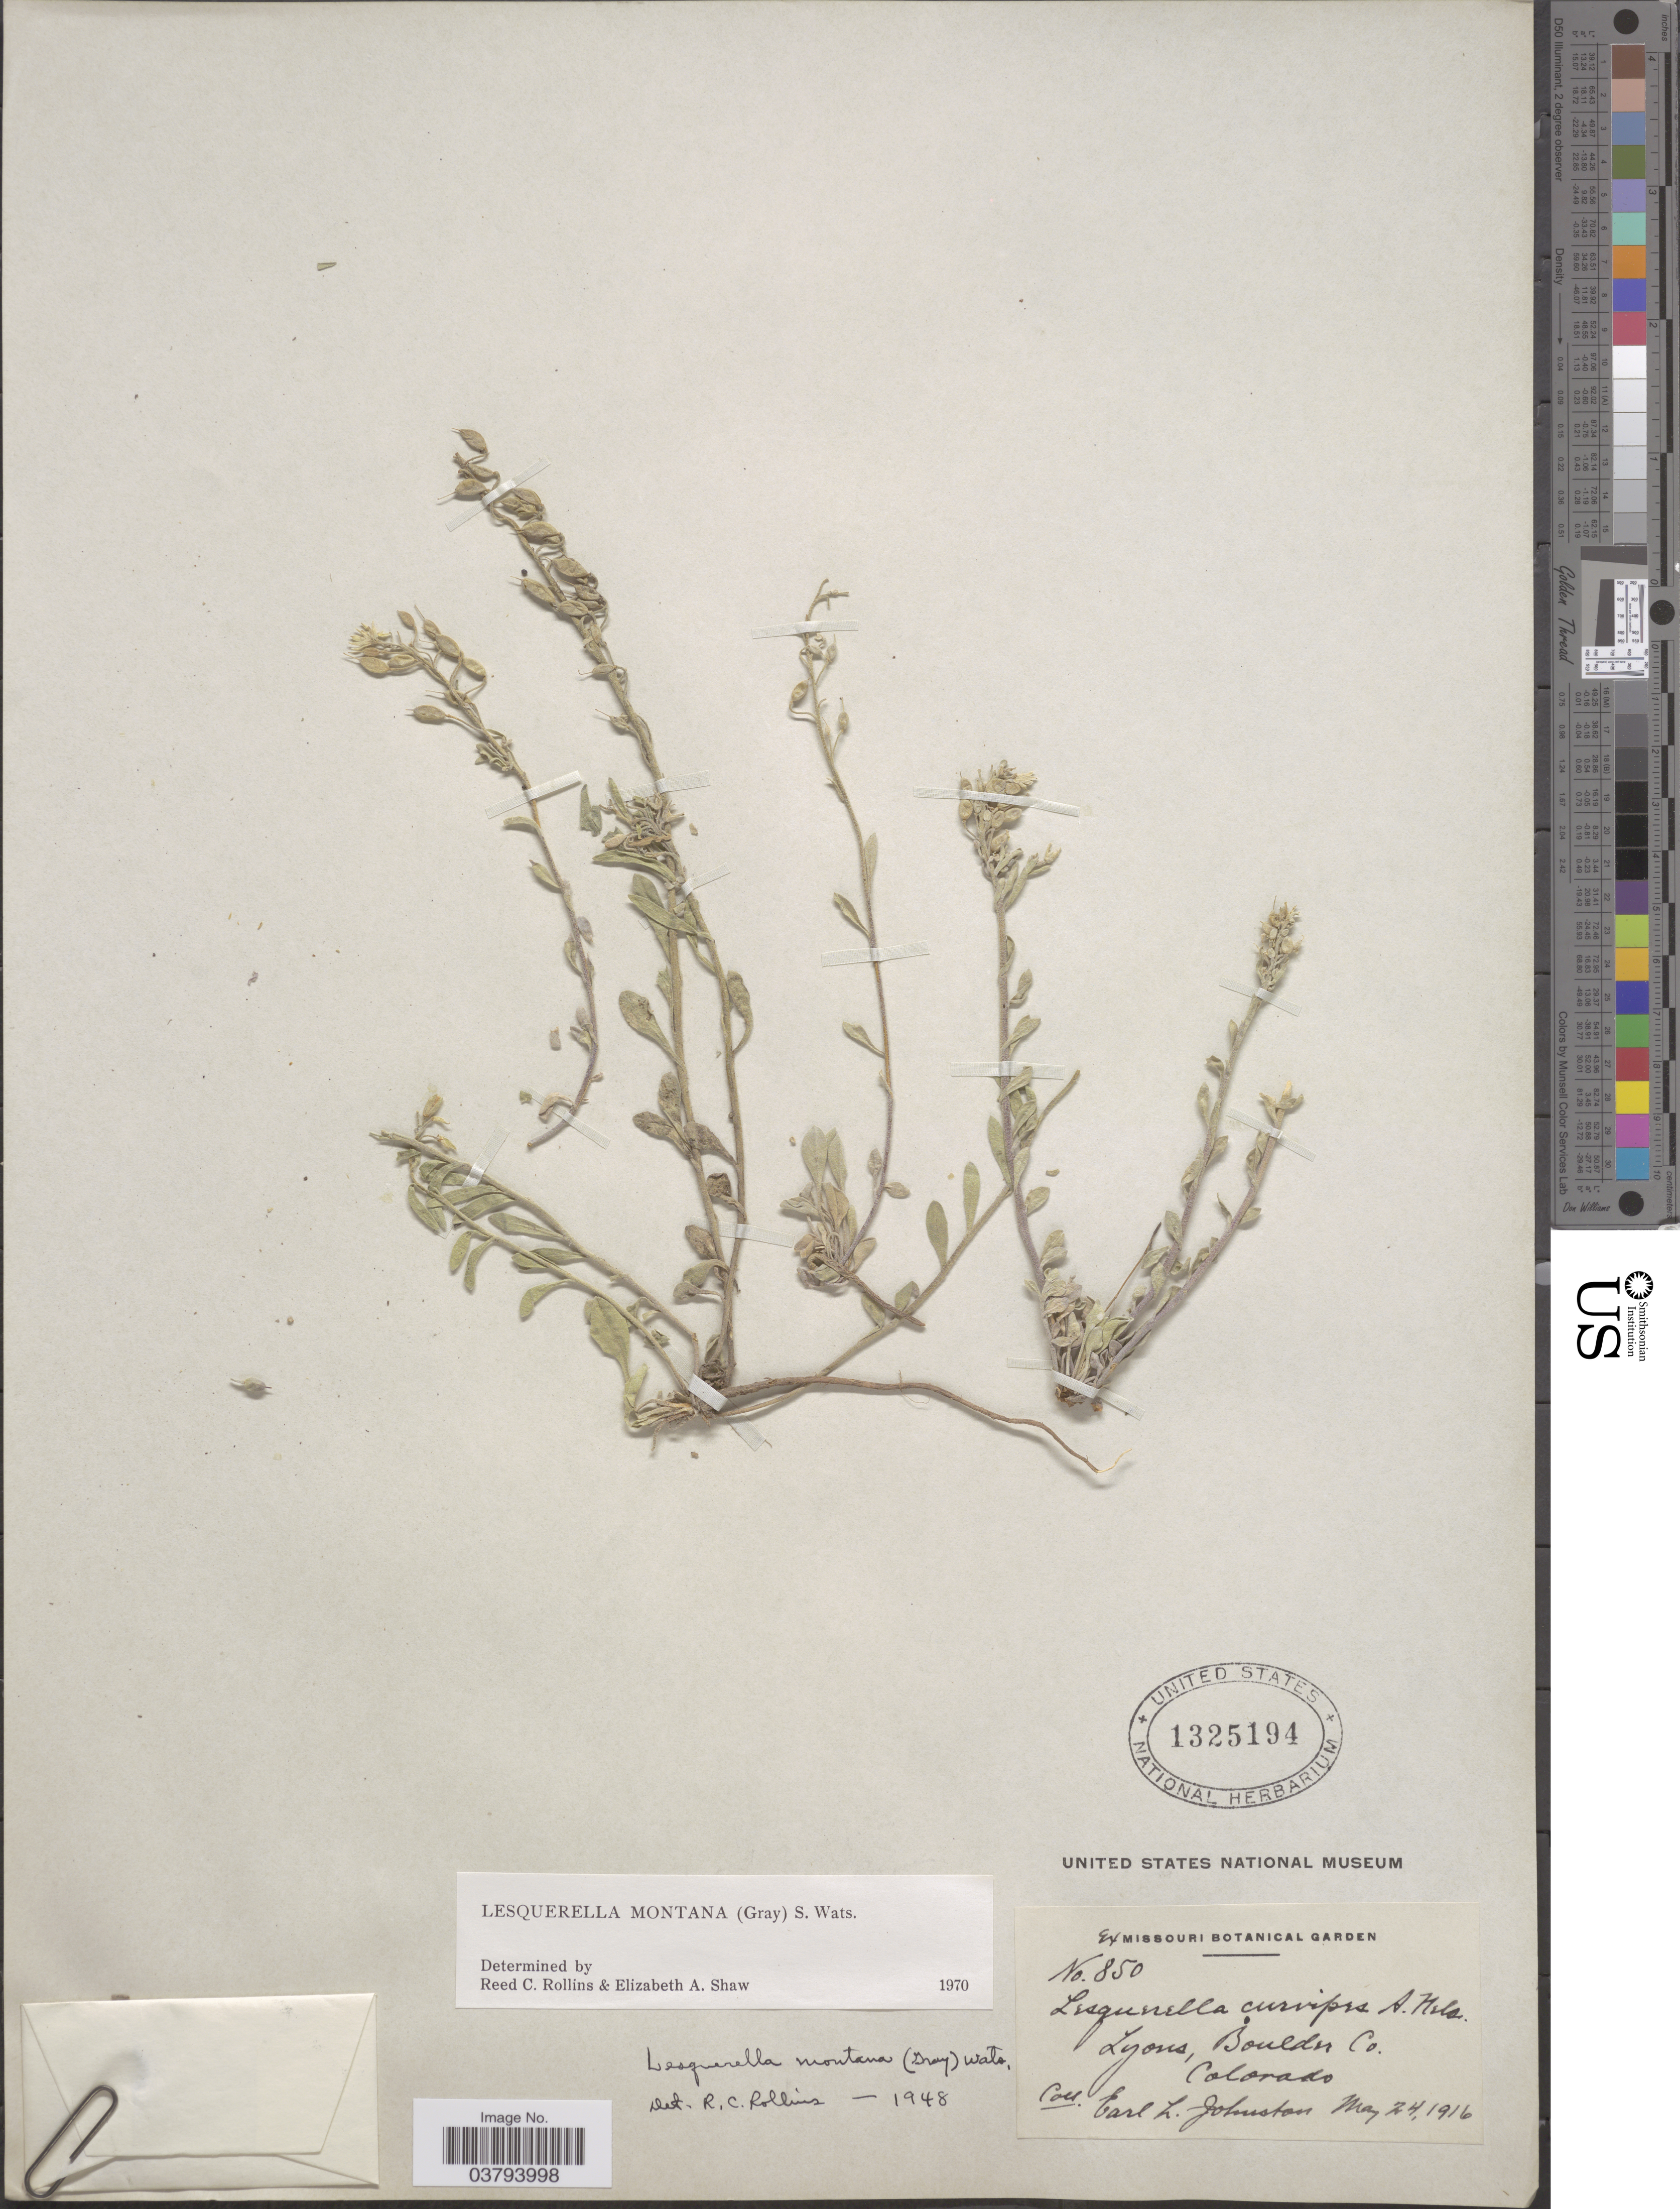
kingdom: Plantae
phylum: Tracheophyta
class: Magnoliopsida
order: Brassicales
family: Brassicaceae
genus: Lesquerella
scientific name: Lesquerella montana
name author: (A. Gray) S. Watson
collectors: E. L. Johnston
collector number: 850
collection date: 1916-05-24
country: United States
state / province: Colorado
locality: Lyons, Boulder Co.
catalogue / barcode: US 1325194